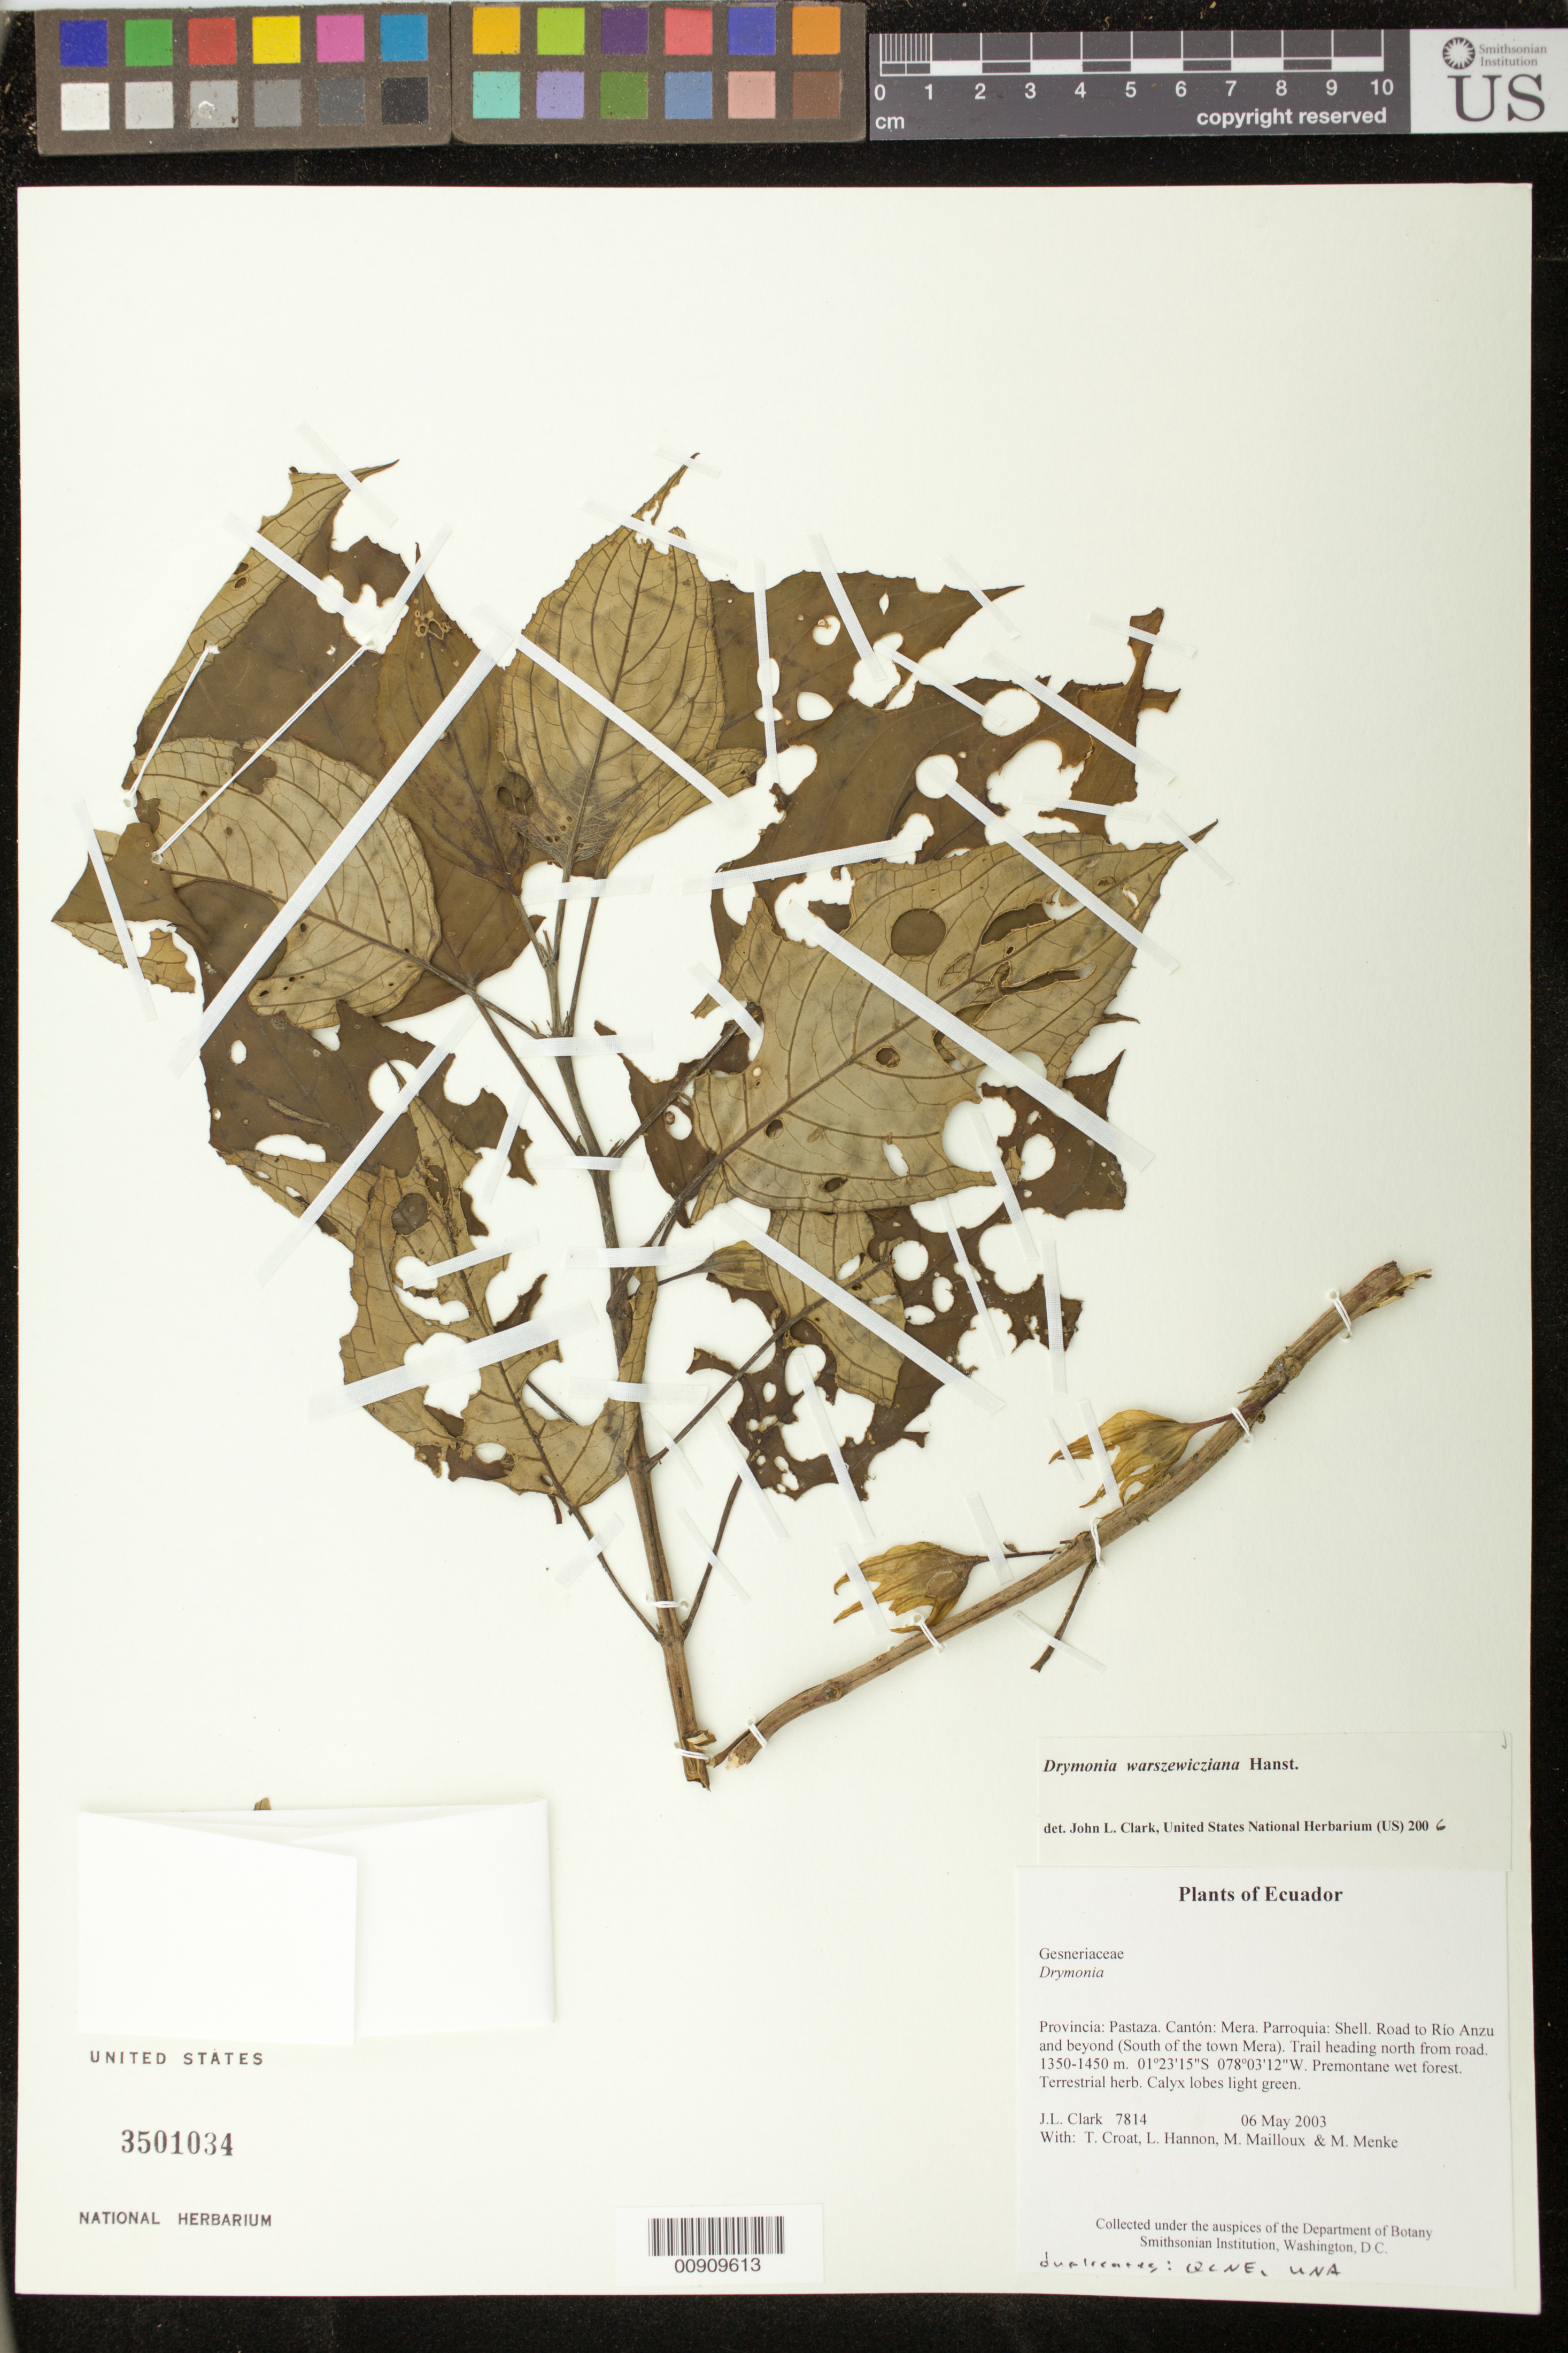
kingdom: Plantae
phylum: Tracheophyta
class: Magnoliopsida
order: Lamiales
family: Gesneriaceae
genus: Drymonia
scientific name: Drymonia warszewicziana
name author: Hanst.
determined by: Clark, J. L., (SEL), The Marie Selby Botanical Garden (UNITED STATES)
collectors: J. L. Clark, T. B. Croat, L. Hannon, M. Mailloux & M. Menke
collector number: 7814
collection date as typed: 06 May 2003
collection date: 2003-05-06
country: Ecuador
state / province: Pastaza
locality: Mera. Parroquia: Shell. Road to Río Anzu and beyond (South of the town Mera). Trail heading north from road.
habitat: Premontane wet forest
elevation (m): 1350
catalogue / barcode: US 3501034